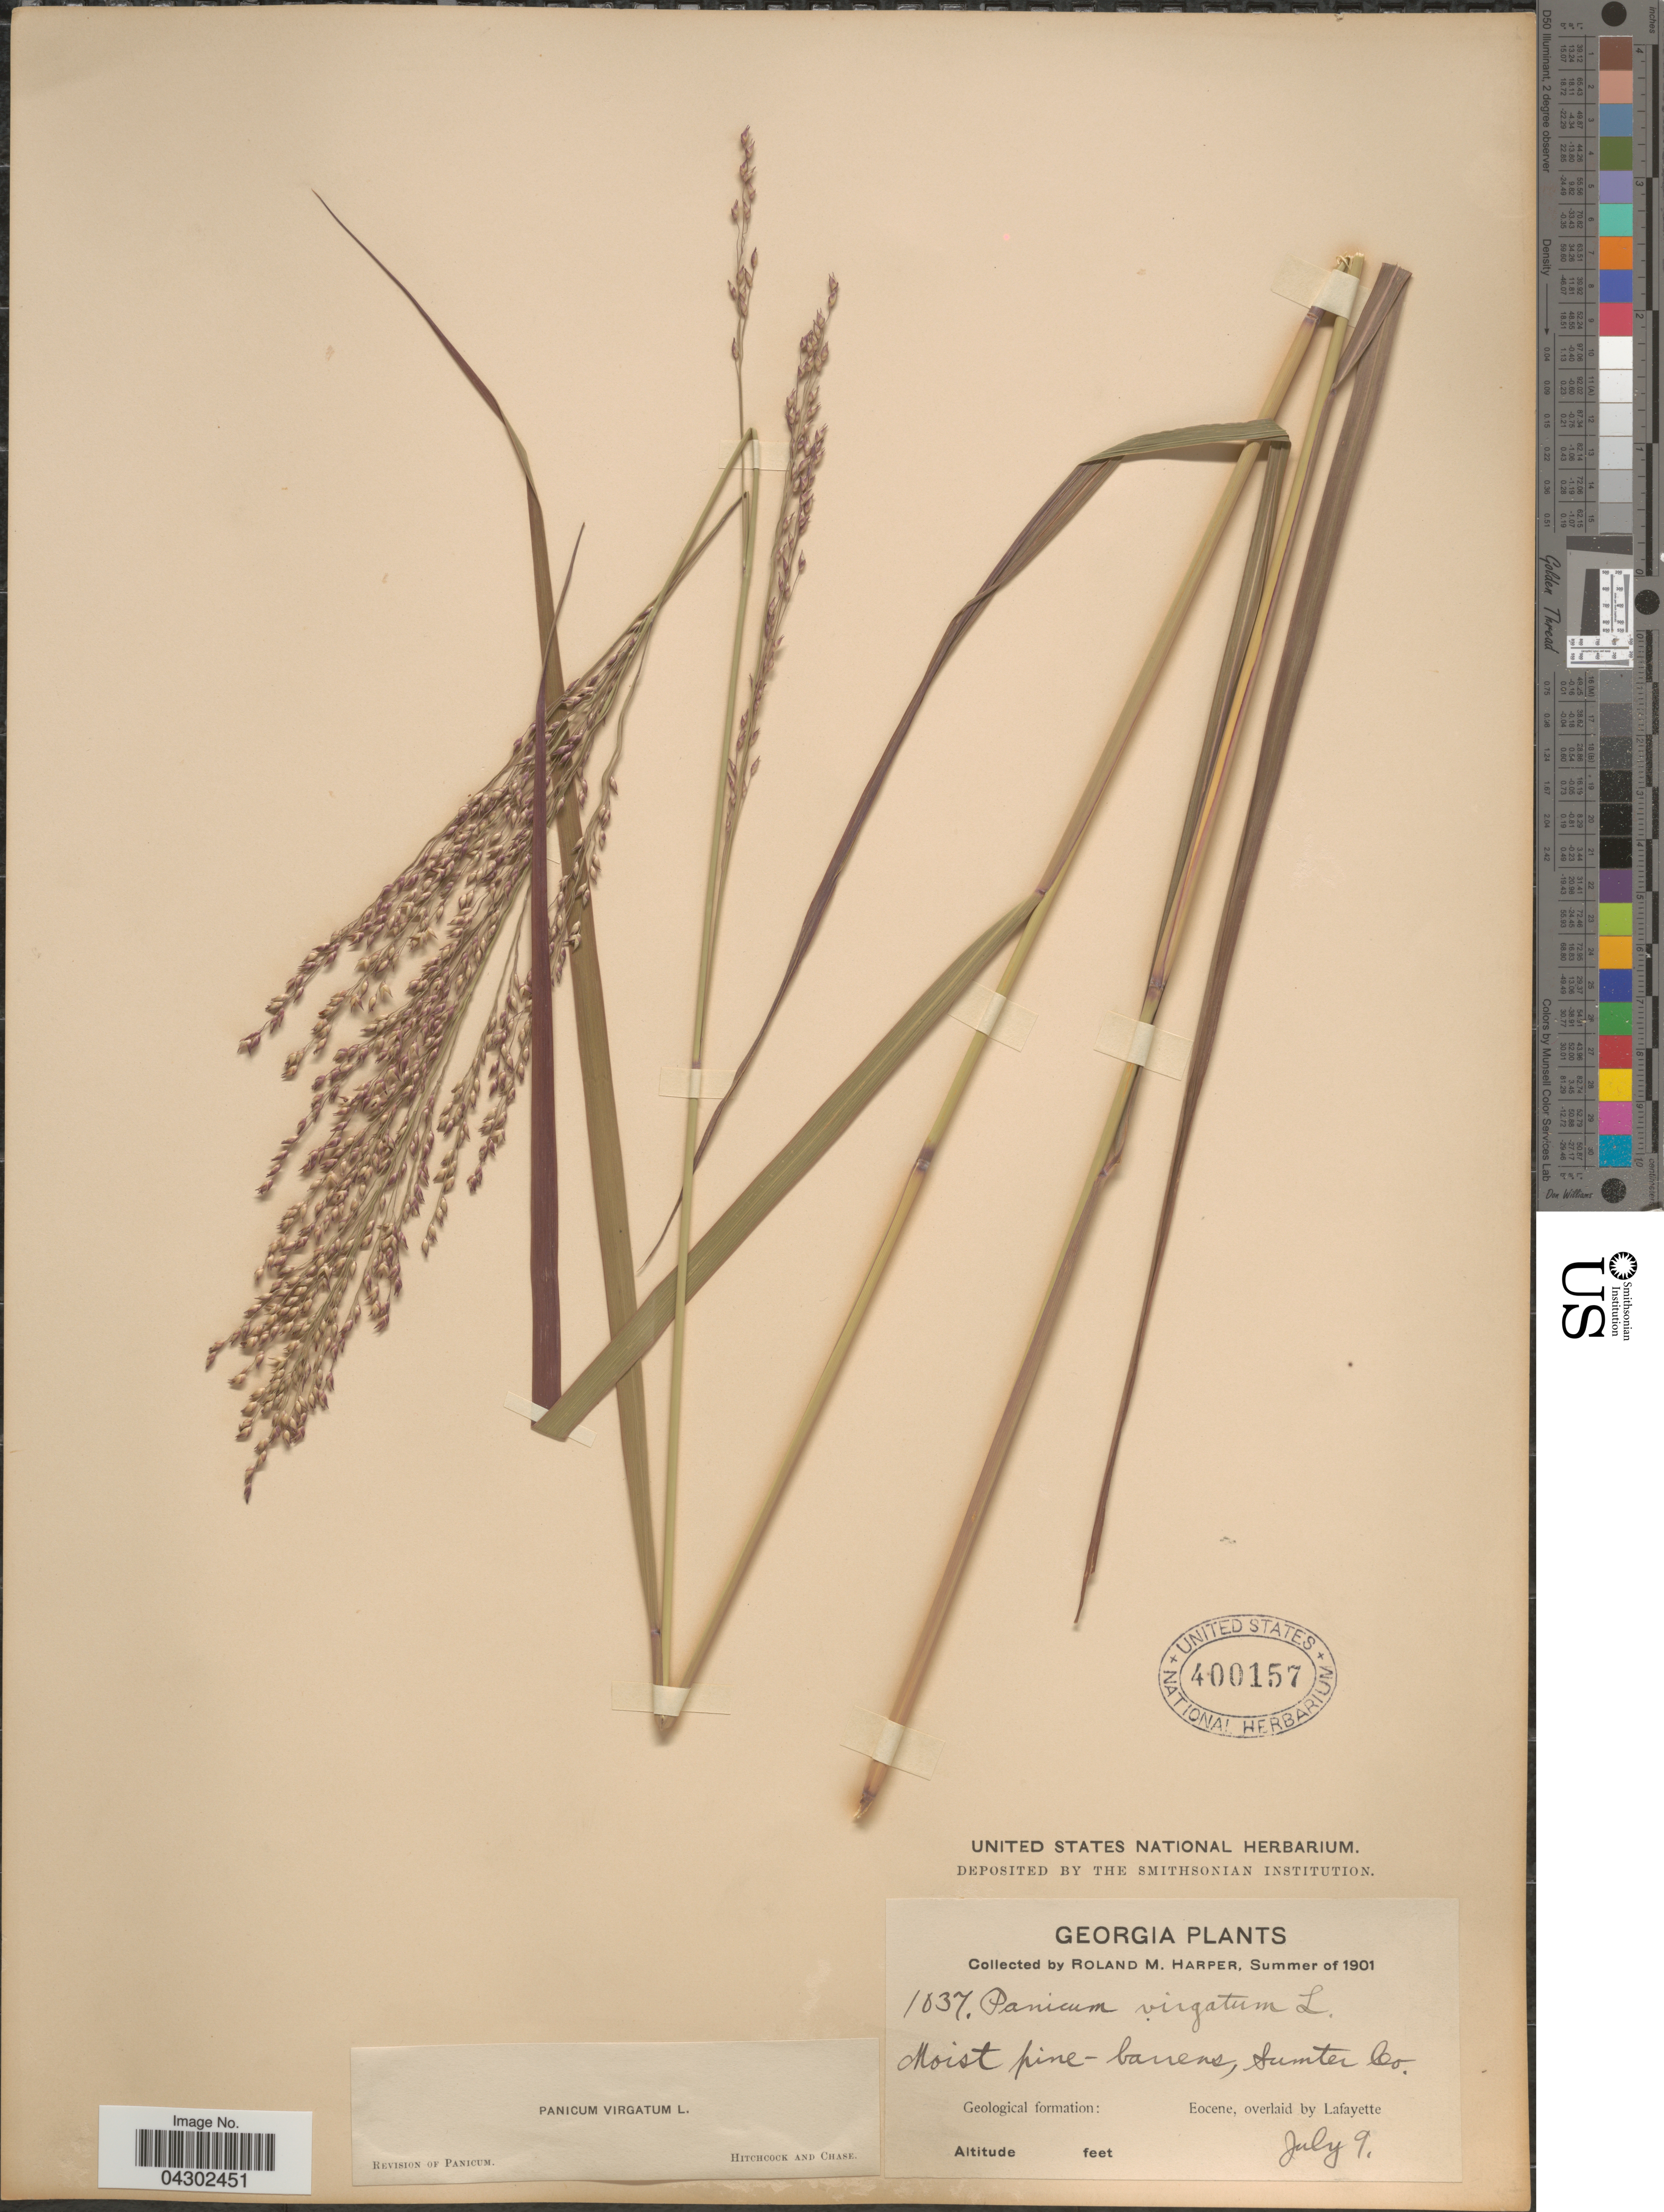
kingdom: Plantae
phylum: Tracheophyta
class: Liliopsida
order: Poales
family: Poaceae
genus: Panicum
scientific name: Panicum virgatum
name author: L.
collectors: R. M. Harper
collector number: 1037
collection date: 1901-07-09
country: United States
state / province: Georgia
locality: Moist pine-barrens, Sumter Co. Geological formation: Eocene, overlaid by Lafayette.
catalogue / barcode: US 400157